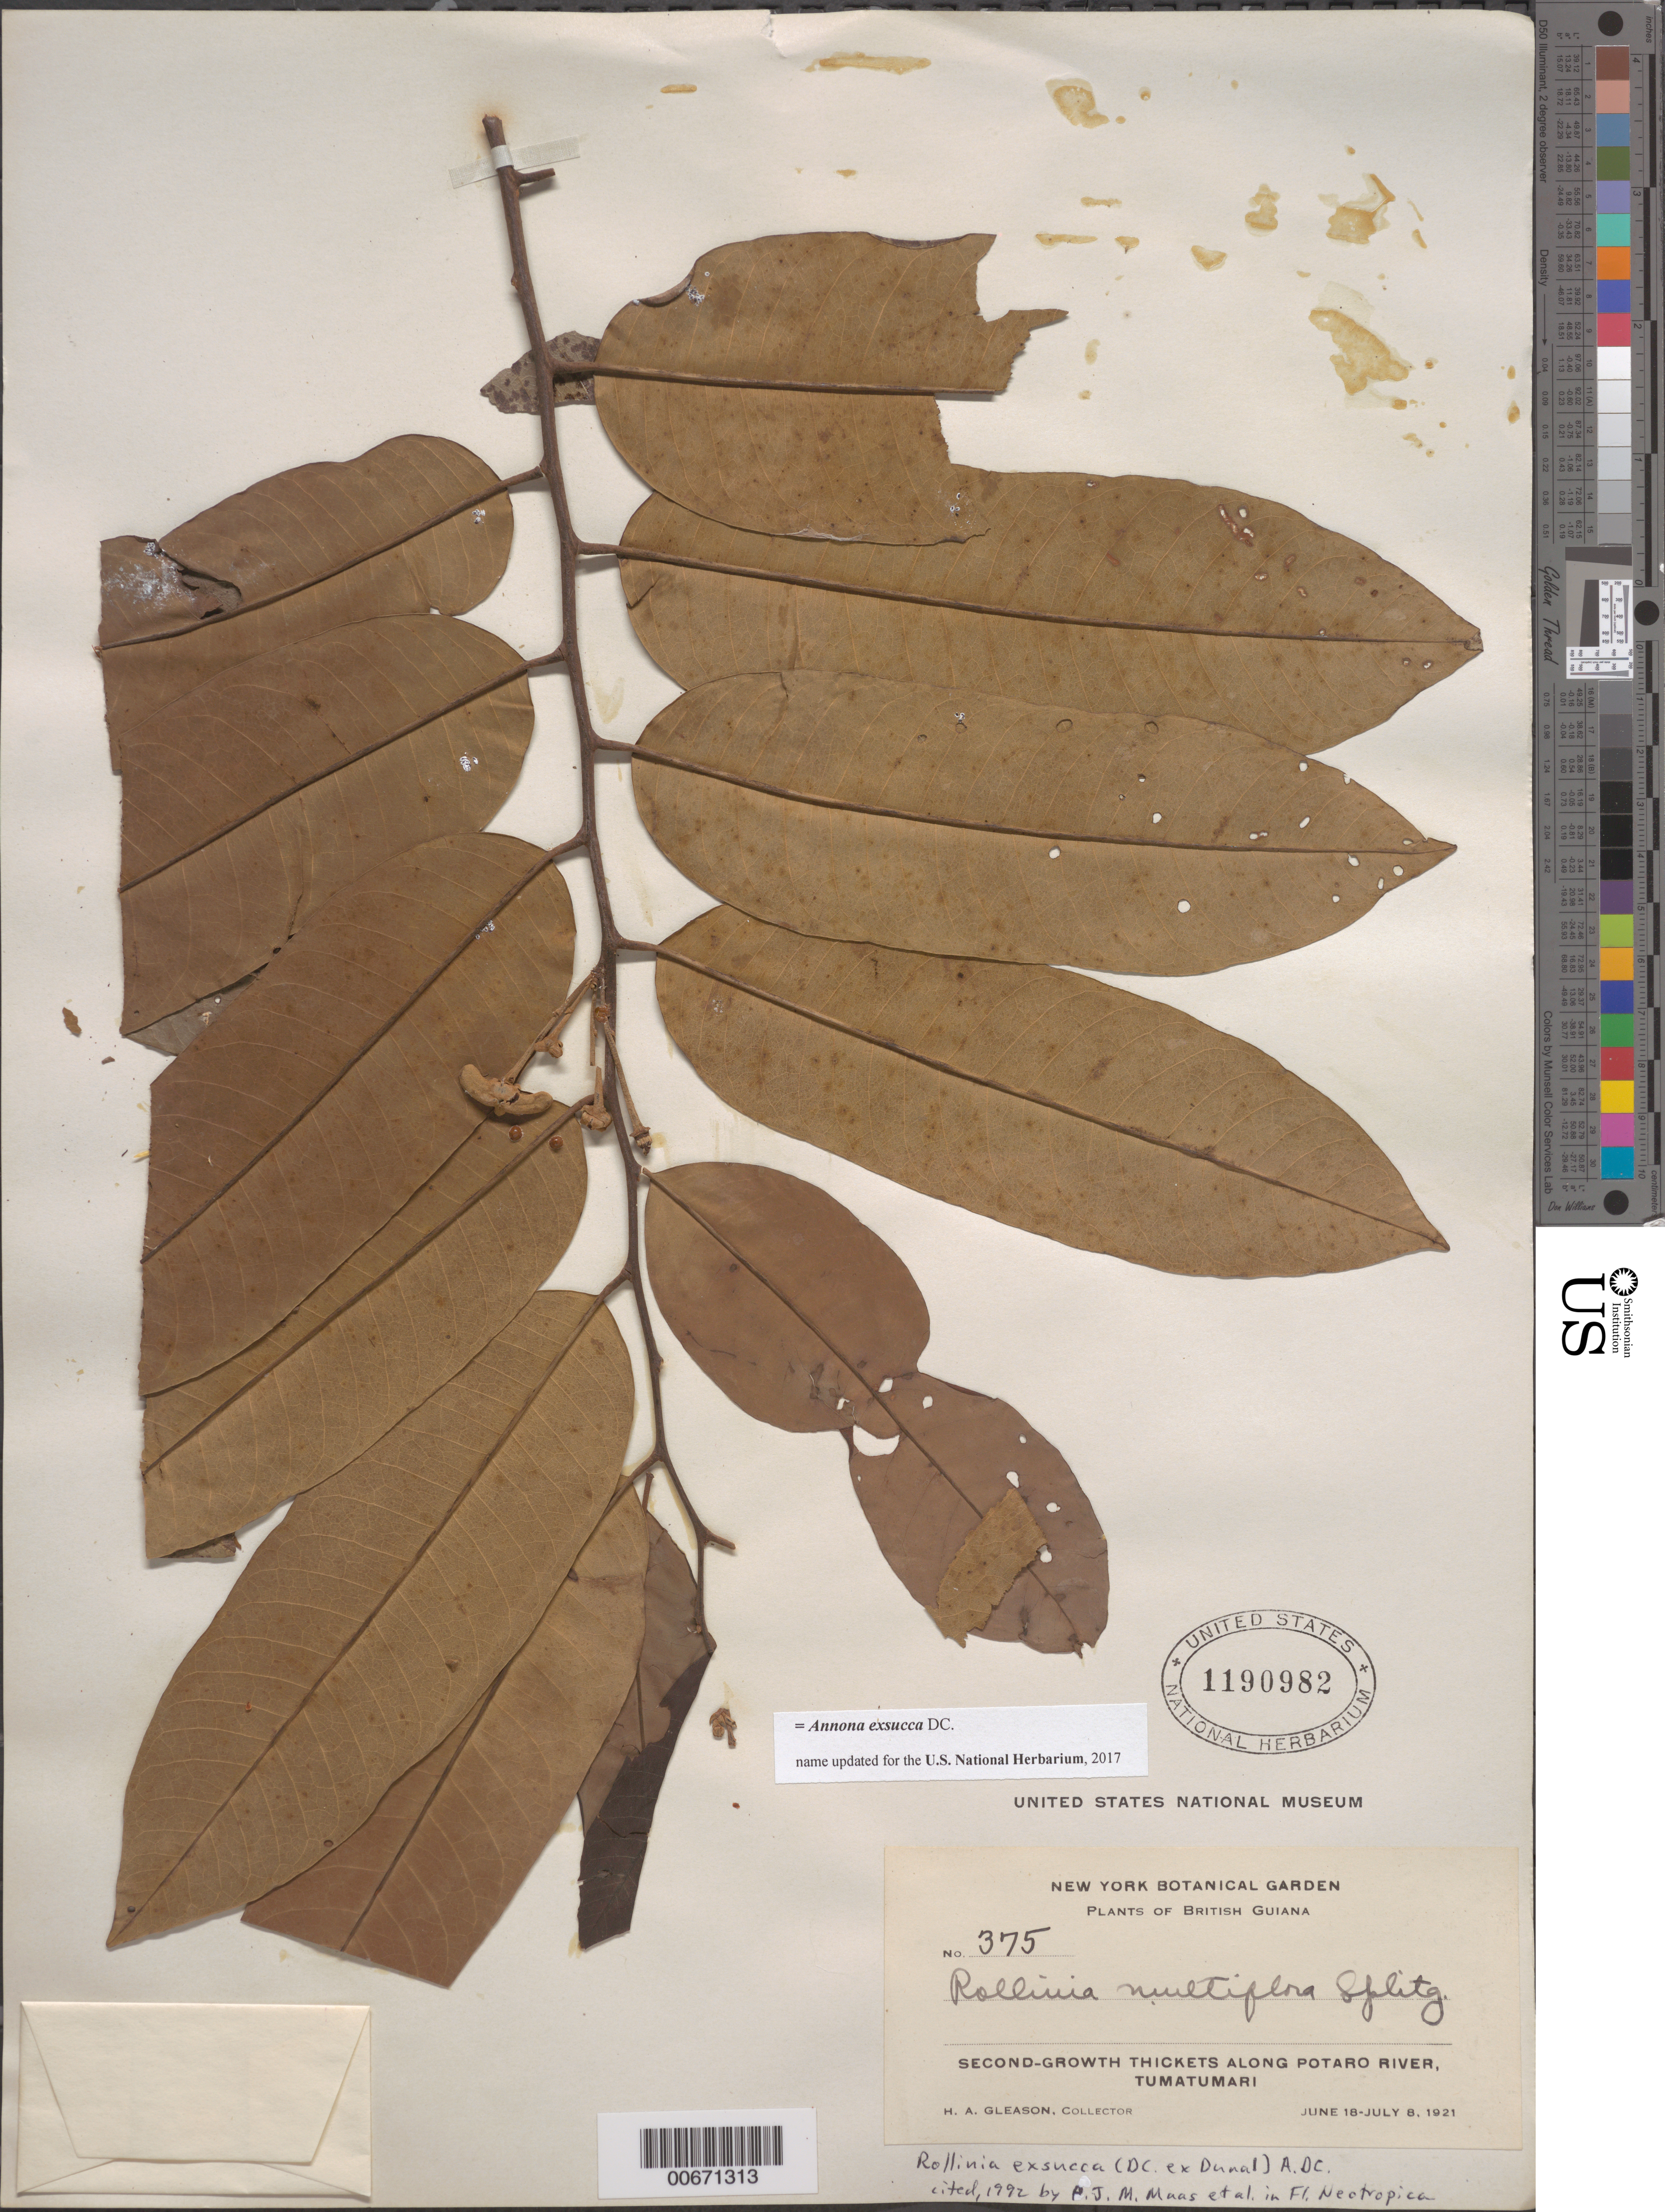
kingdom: Plantae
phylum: Tracheophyta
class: Magnoliopsida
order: Magnoliales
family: Annonaceae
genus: Annona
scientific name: Annona exsucca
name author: DC. ex Dunal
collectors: H. A. Gleason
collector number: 375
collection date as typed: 18-Jun-21 to 8-Jul-21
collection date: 1921-06-18/1921-07-08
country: Guyana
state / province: Potaro-Siparuni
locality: Tumatumari Village, Potaro R.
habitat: Second growth thickets along river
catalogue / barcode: US 1190982